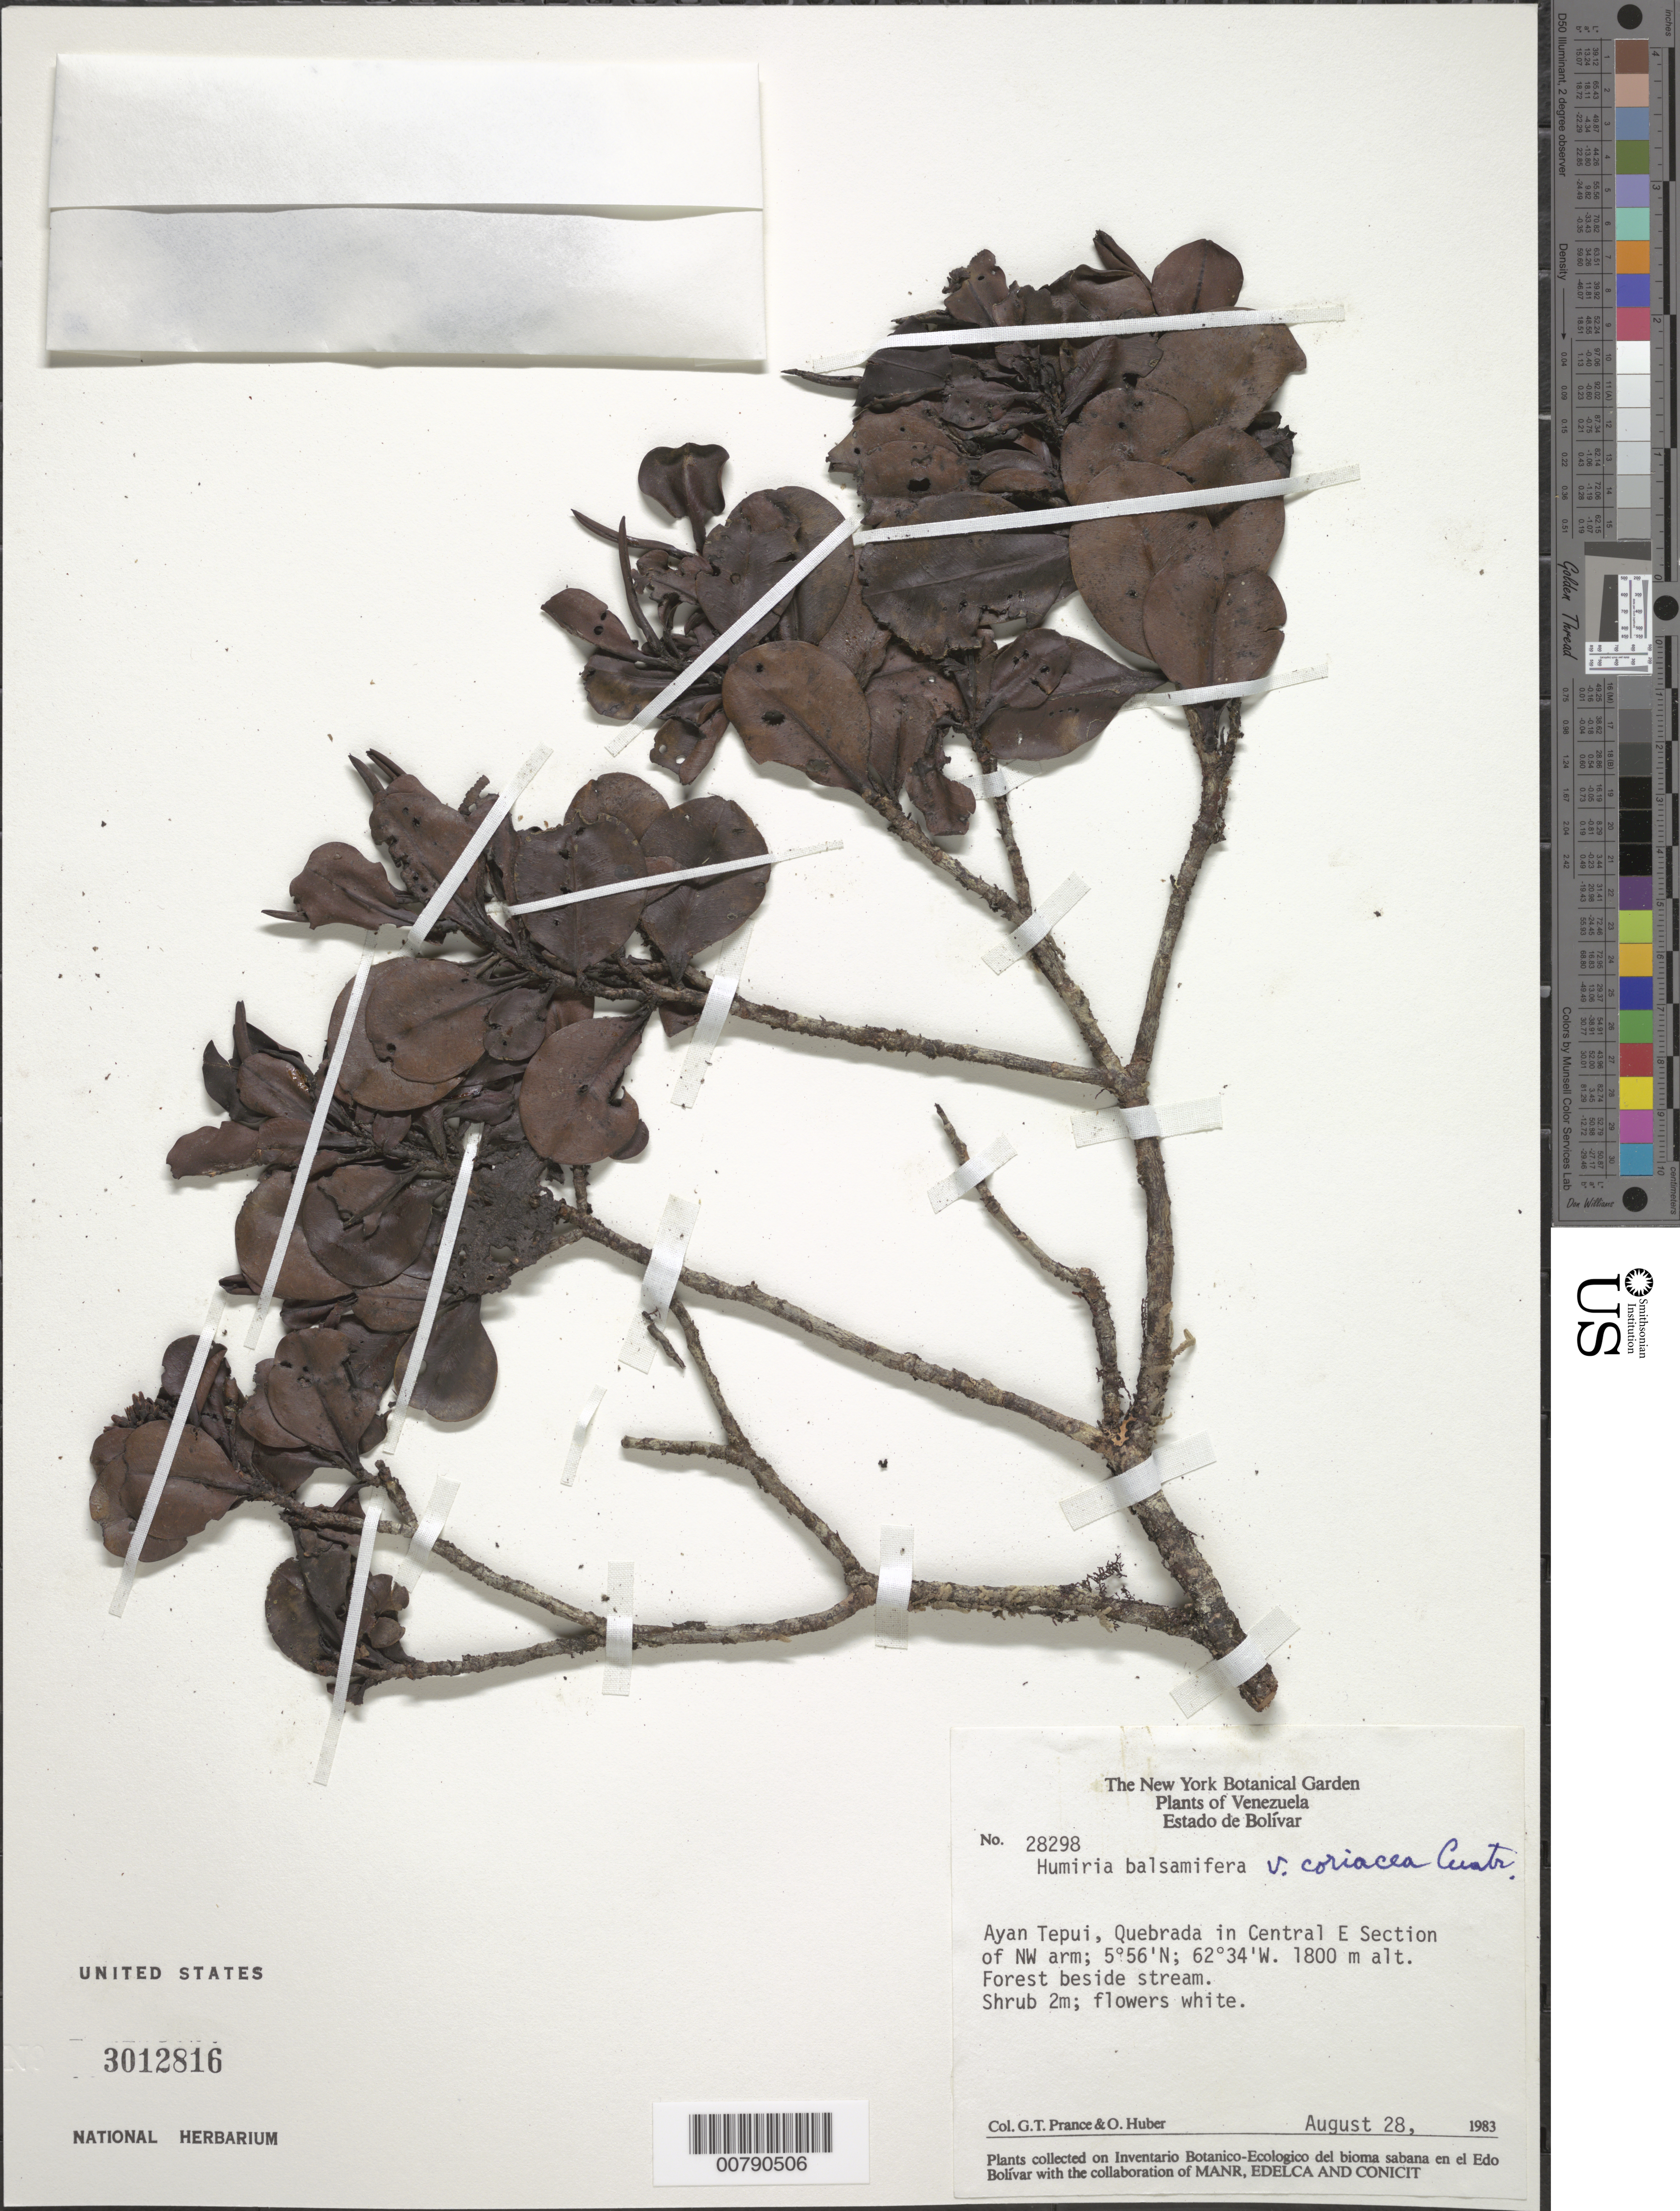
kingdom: Plantae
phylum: Tracheophyta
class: Magnoliopsida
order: Malpighiales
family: Humiriaceae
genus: Humiria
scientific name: Humiria balsamifera var. coriacea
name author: Cuatrec.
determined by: Cuatrecasas, J.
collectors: G. T. Prance & O. Huber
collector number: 28298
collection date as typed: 28-Aug-83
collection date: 1983-08-28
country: Venezuela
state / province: Bolívar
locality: Auyan tepuí, central-east section of NW arm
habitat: Forest beside stream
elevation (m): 1800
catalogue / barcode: US 3012816